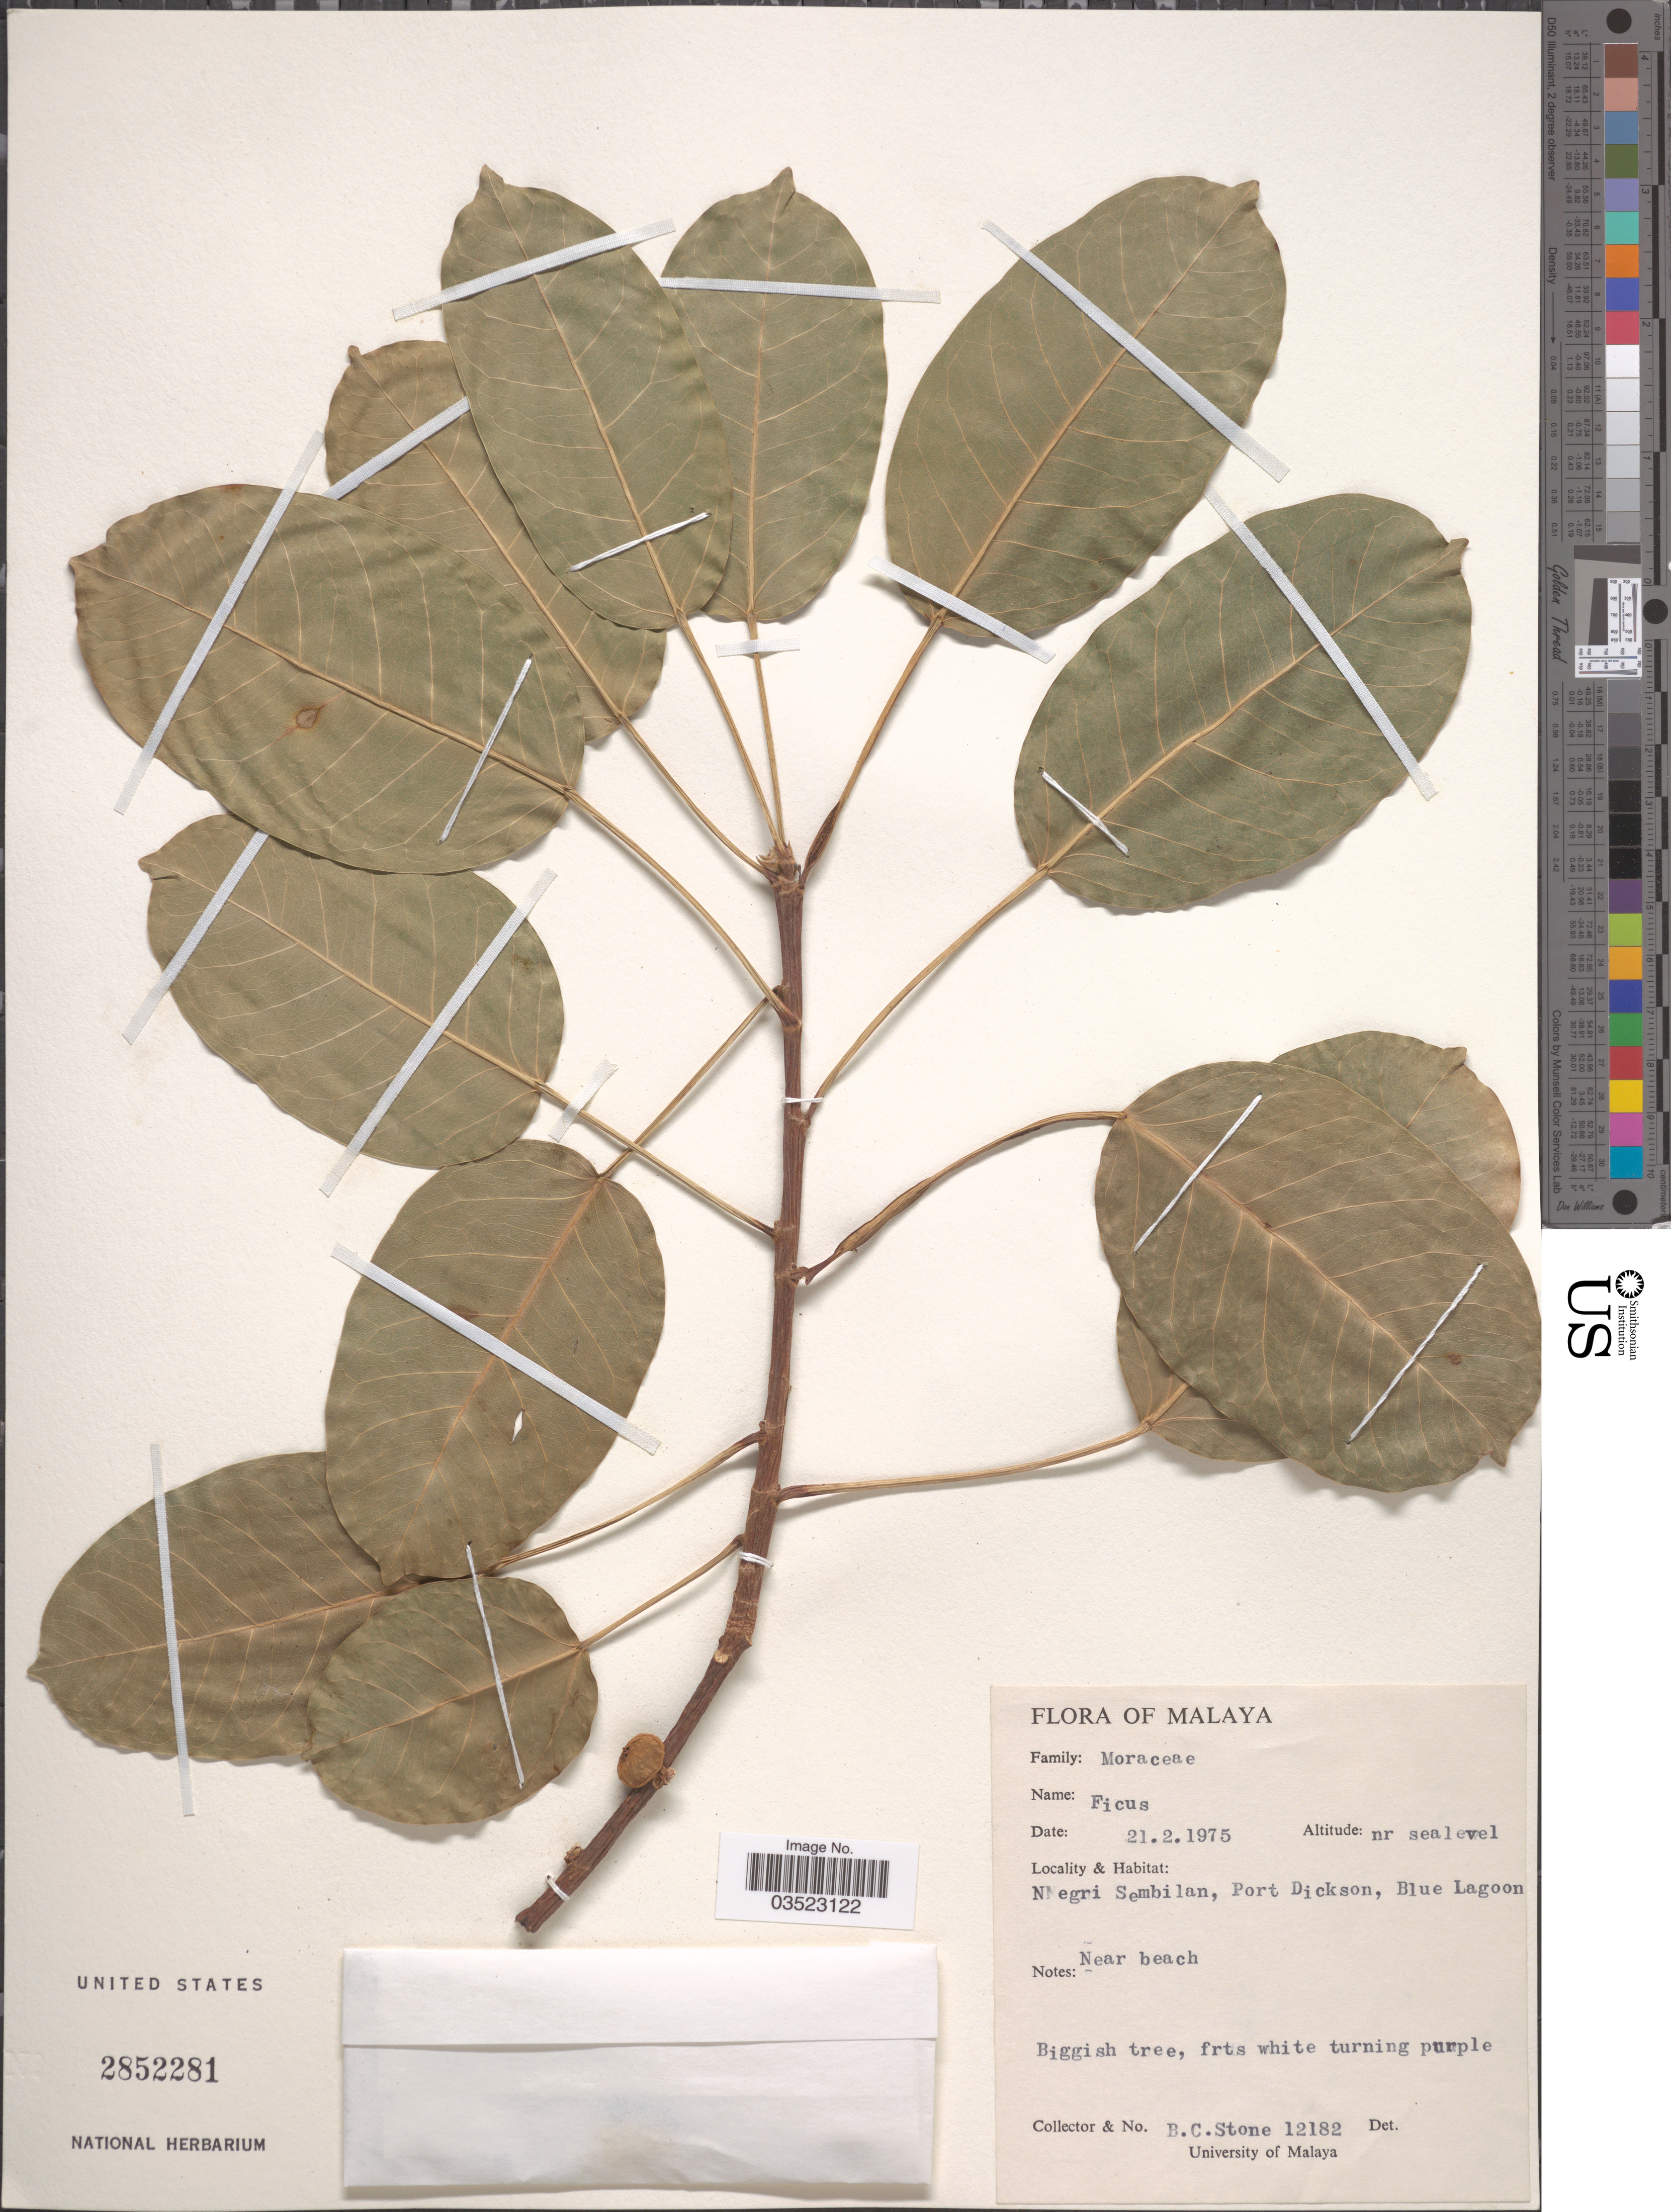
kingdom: Plantae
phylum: Tracheophyta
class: Magnoliopsida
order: Rosales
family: Moraceae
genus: Ficus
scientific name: Ficus sp.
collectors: B. C. Stone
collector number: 12182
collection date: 1975-02-21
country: Malaysia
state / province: Negeri Sembilan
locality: Malaya. Negri Sembilan, Port Dickson, Blue Lagoon.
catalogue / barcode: US 2852281